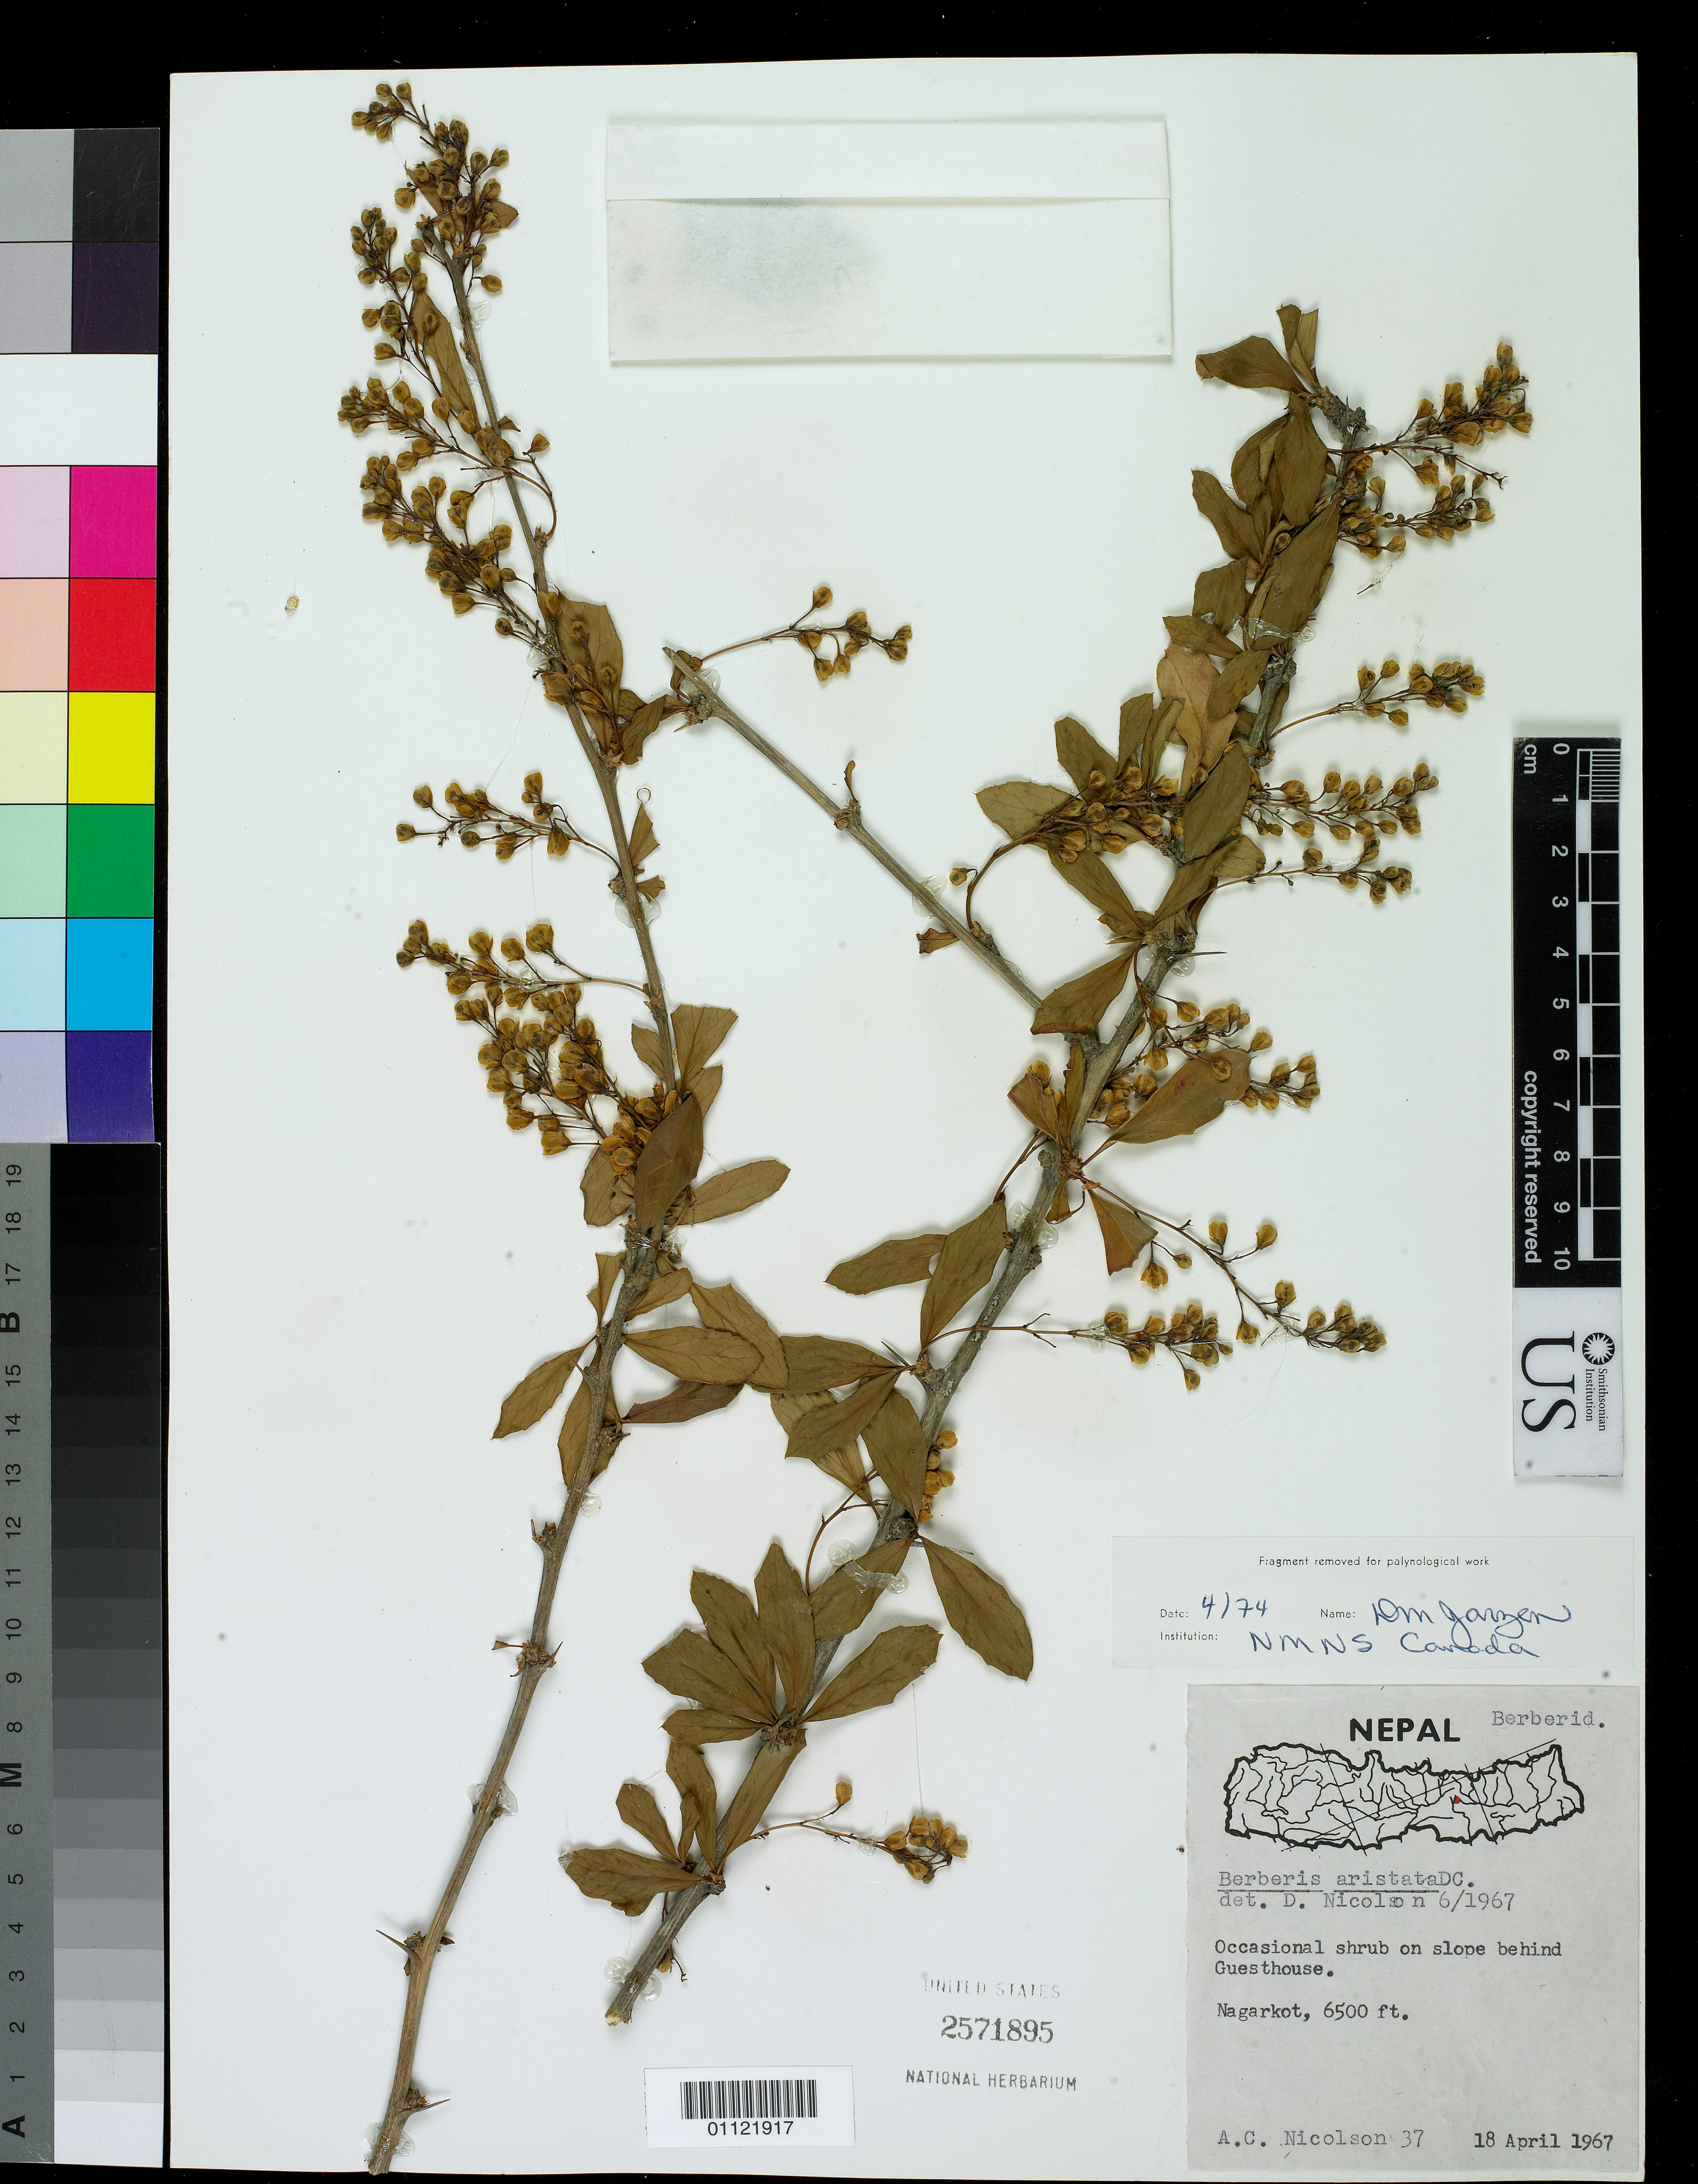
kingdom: Plantae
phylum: Tracheophyta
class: Magnoliopsida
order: Ranunculales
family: Berberidaceae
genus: Berberis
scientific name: Berberis aristata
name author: DC.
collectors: A. C. Nicolson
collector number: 37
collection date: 1967-04-18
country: Nepal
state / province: Bhaktapur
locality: behind guesthouse. Nagarkot.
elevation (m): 1981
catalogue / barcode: US 2571895